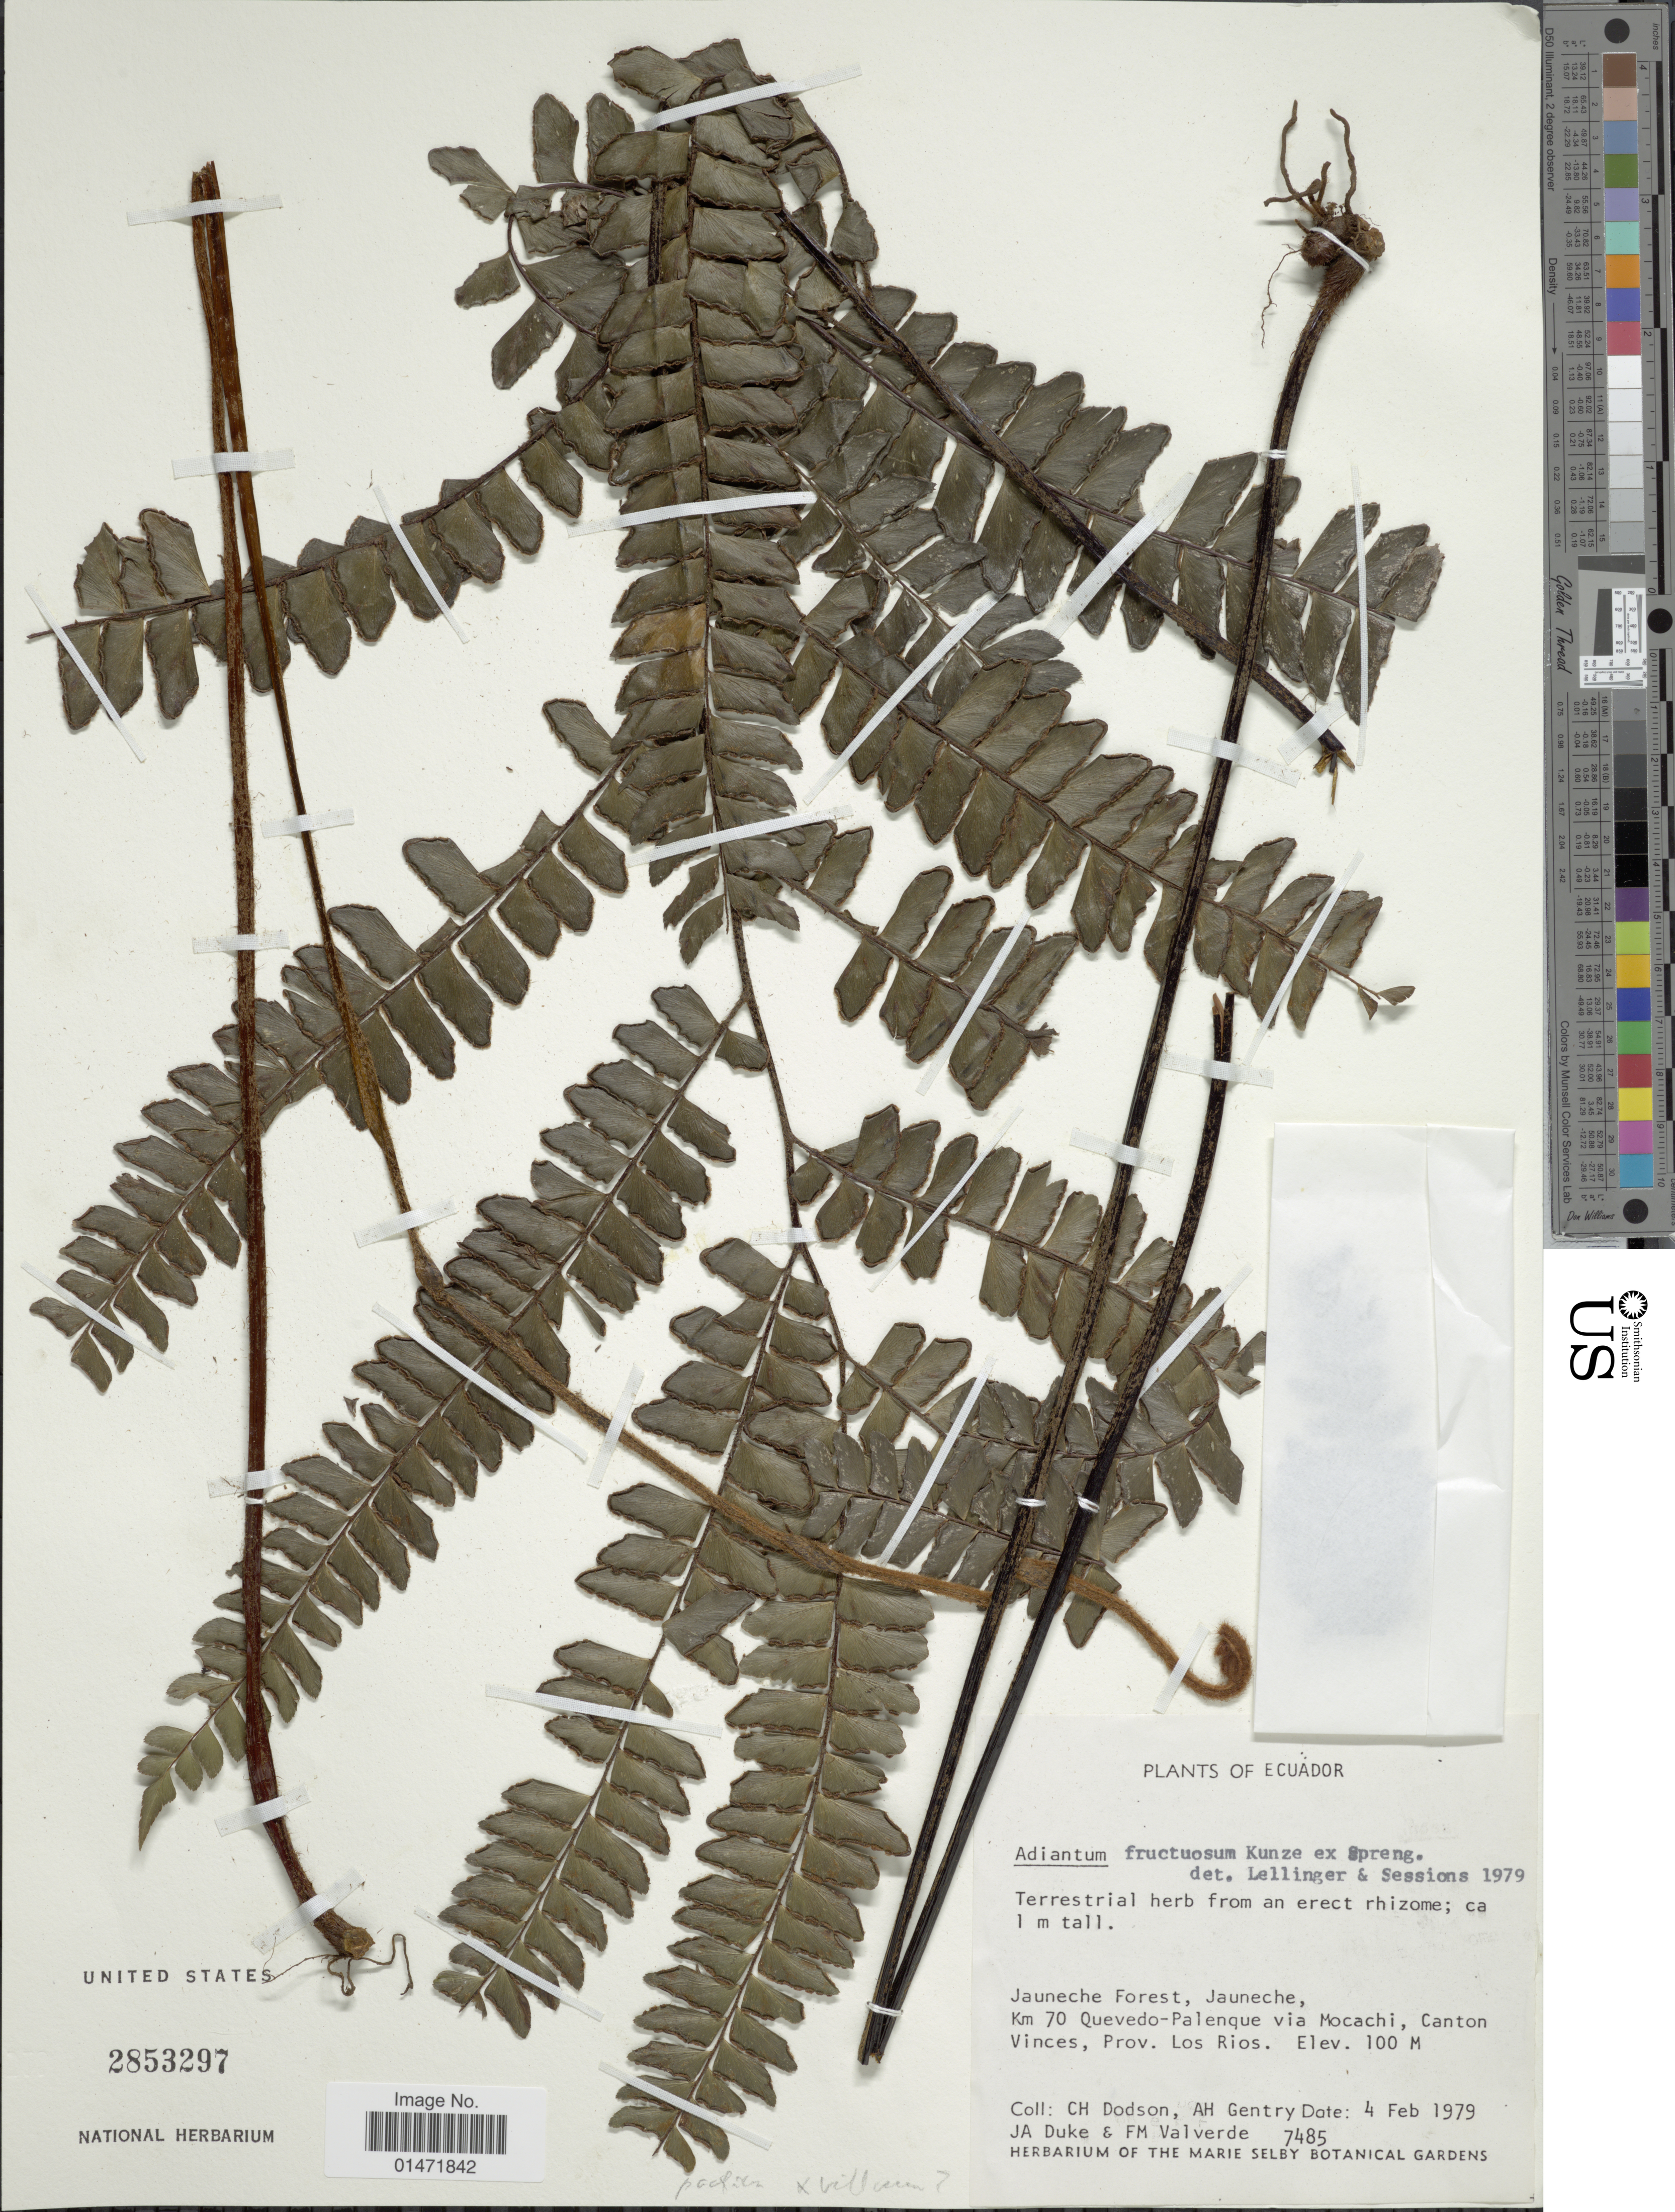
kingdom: Plantae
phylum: Tracheophyta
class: Polypodiopsida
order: Polypodiales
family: Pteridaceae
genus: Adiantum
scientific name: Adiantum tetraphyllum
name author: Humb. & Bonpl. ex Willd.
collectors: C. H. Dodson, A. H. Gentry, J. A. Duke & F. M. Valverde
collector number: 7485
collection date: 1979-02-04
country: Ecuador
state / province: Los Ríos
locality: Jauneche Forest, Jauneche, Km 70 Quevedo-Palenque via Mocachi, Canton Vinces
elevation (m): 100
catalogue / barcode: US 2853297